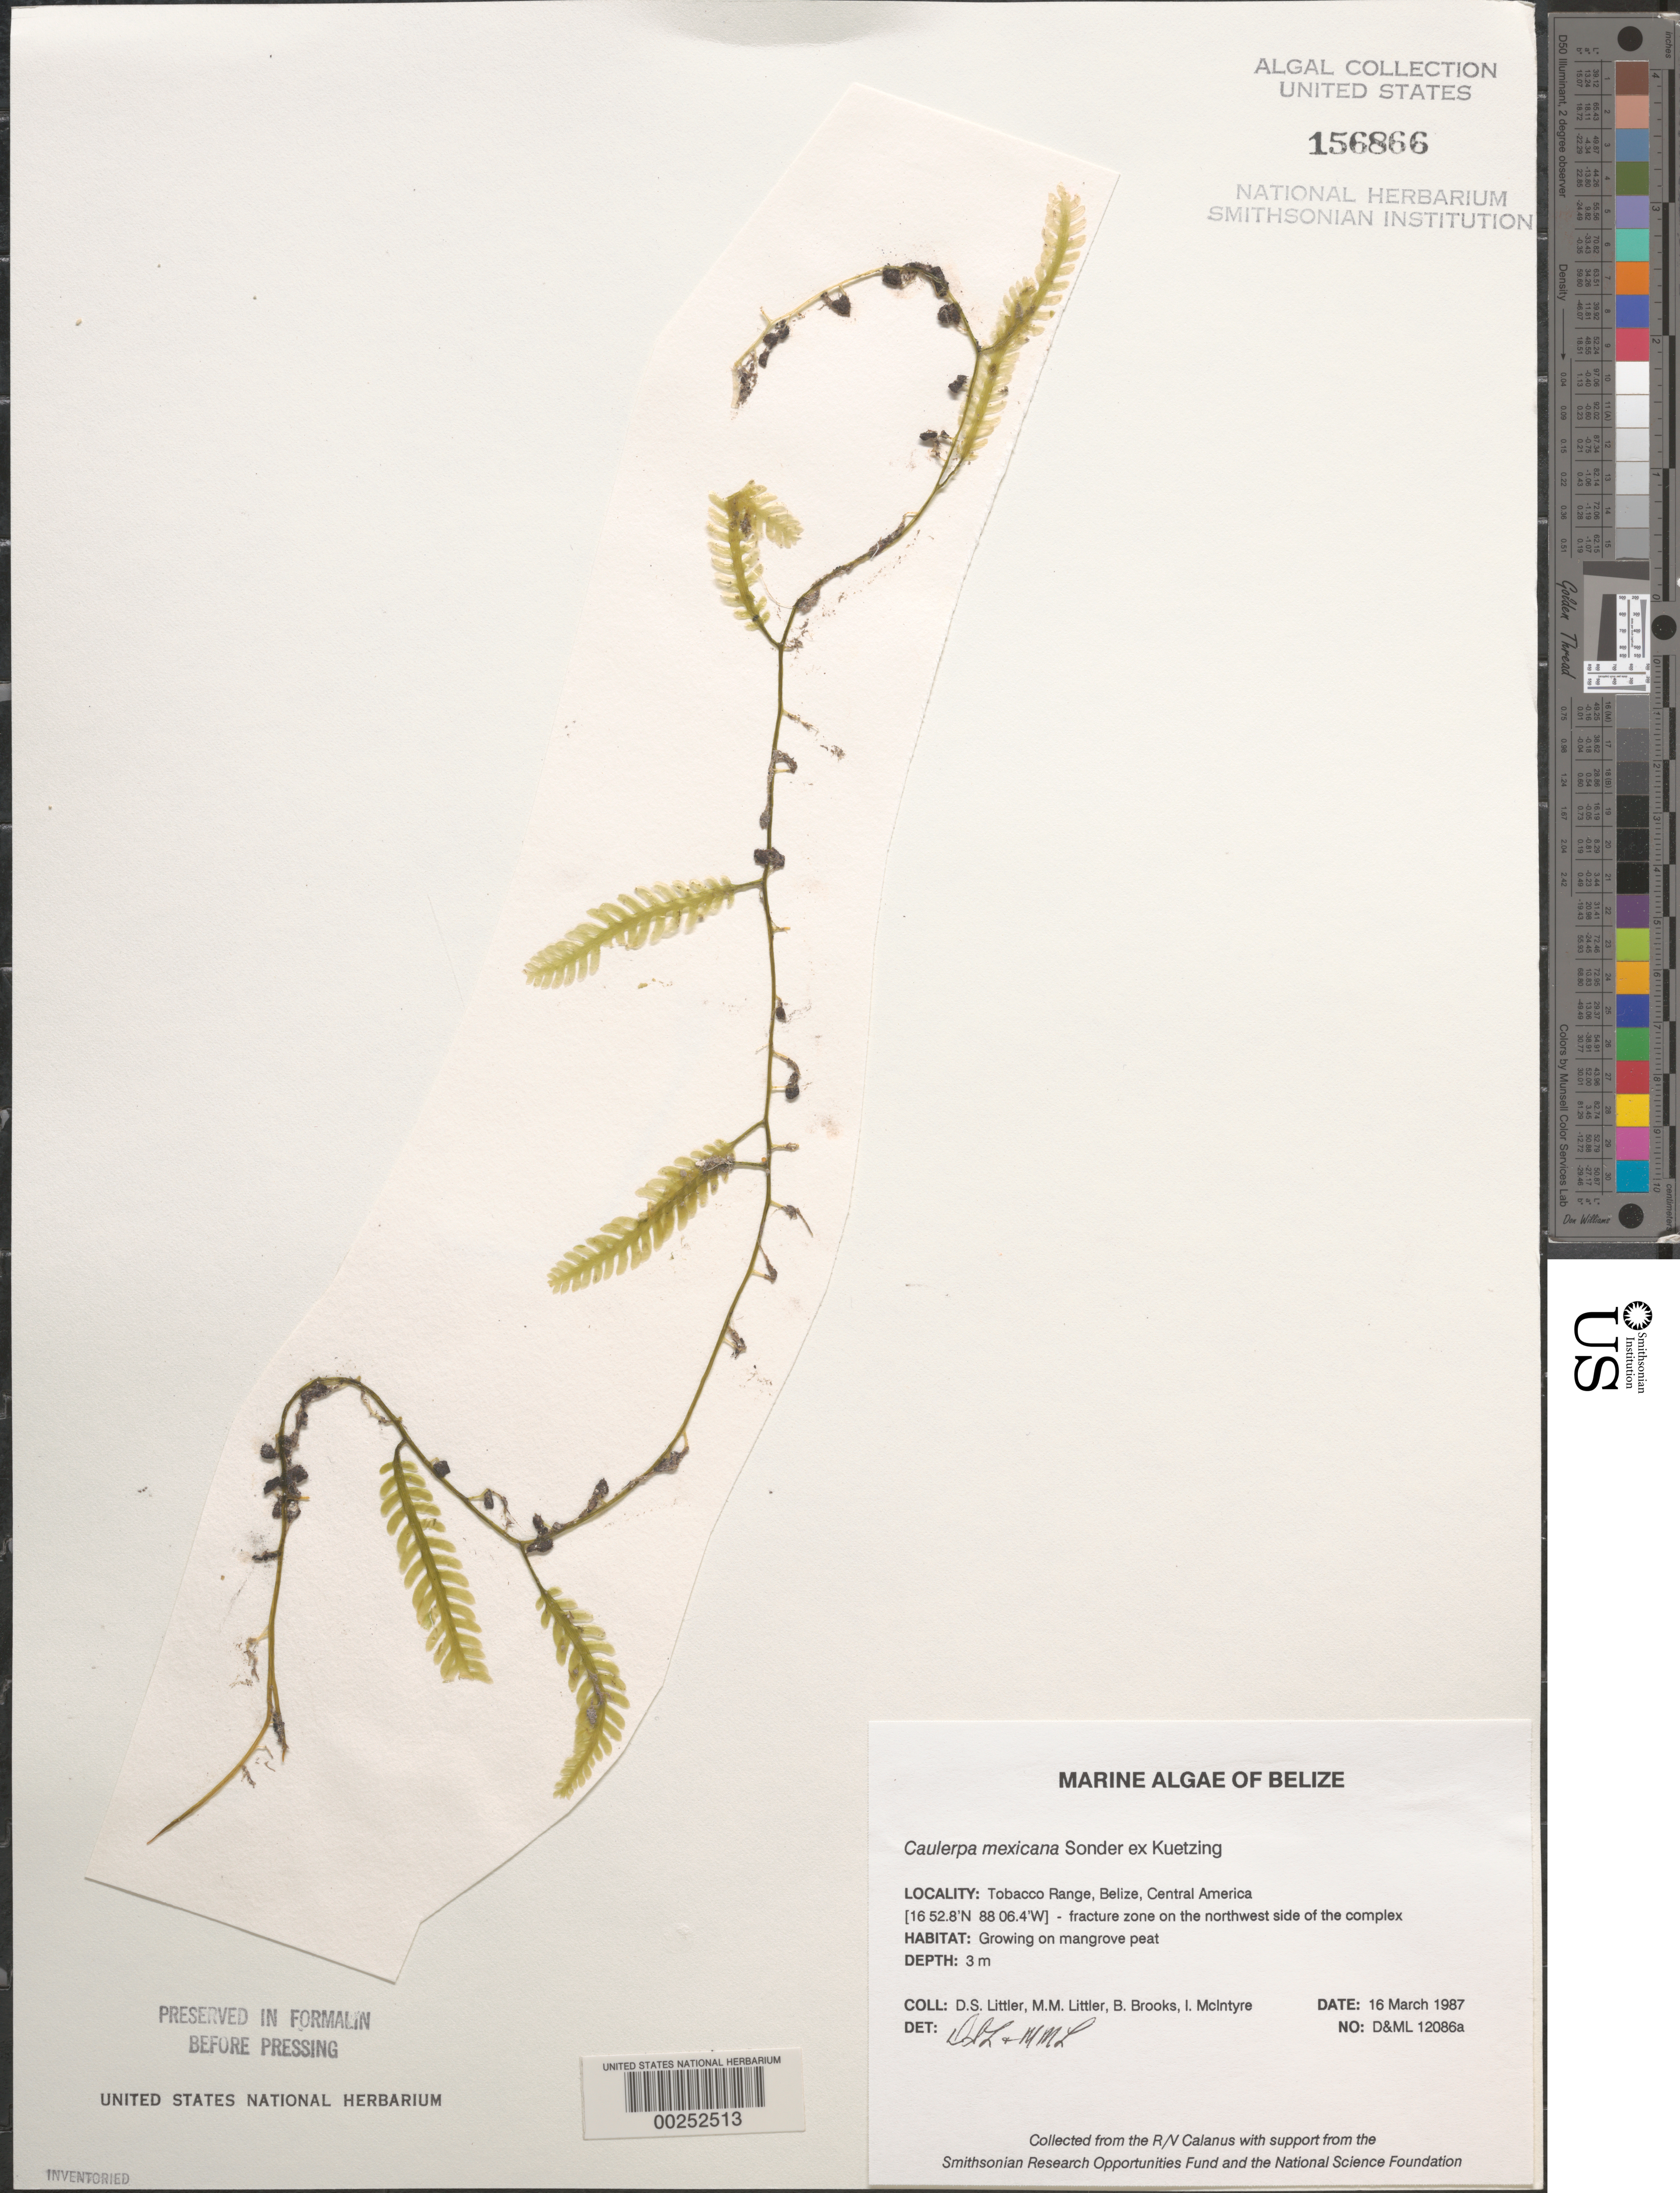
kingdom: Plantae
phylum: Chlorophyta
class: Ulvophyceae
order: Bryopsidales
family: Caulerpaceae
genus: Caulerpa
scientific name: Caulerpa mexicana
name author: Sond. ex Kütz.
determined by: Littler, D. S.; Littler, M. M.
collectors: D. S. Littler, M. M. Littler, B. Brooks & I. McIntyre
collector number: D&ML 12086a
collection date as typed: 16 Mar 1987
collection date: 1987-03-16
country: Belize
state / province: Stann Creek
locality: Tobacco Range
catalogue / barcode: US 156866